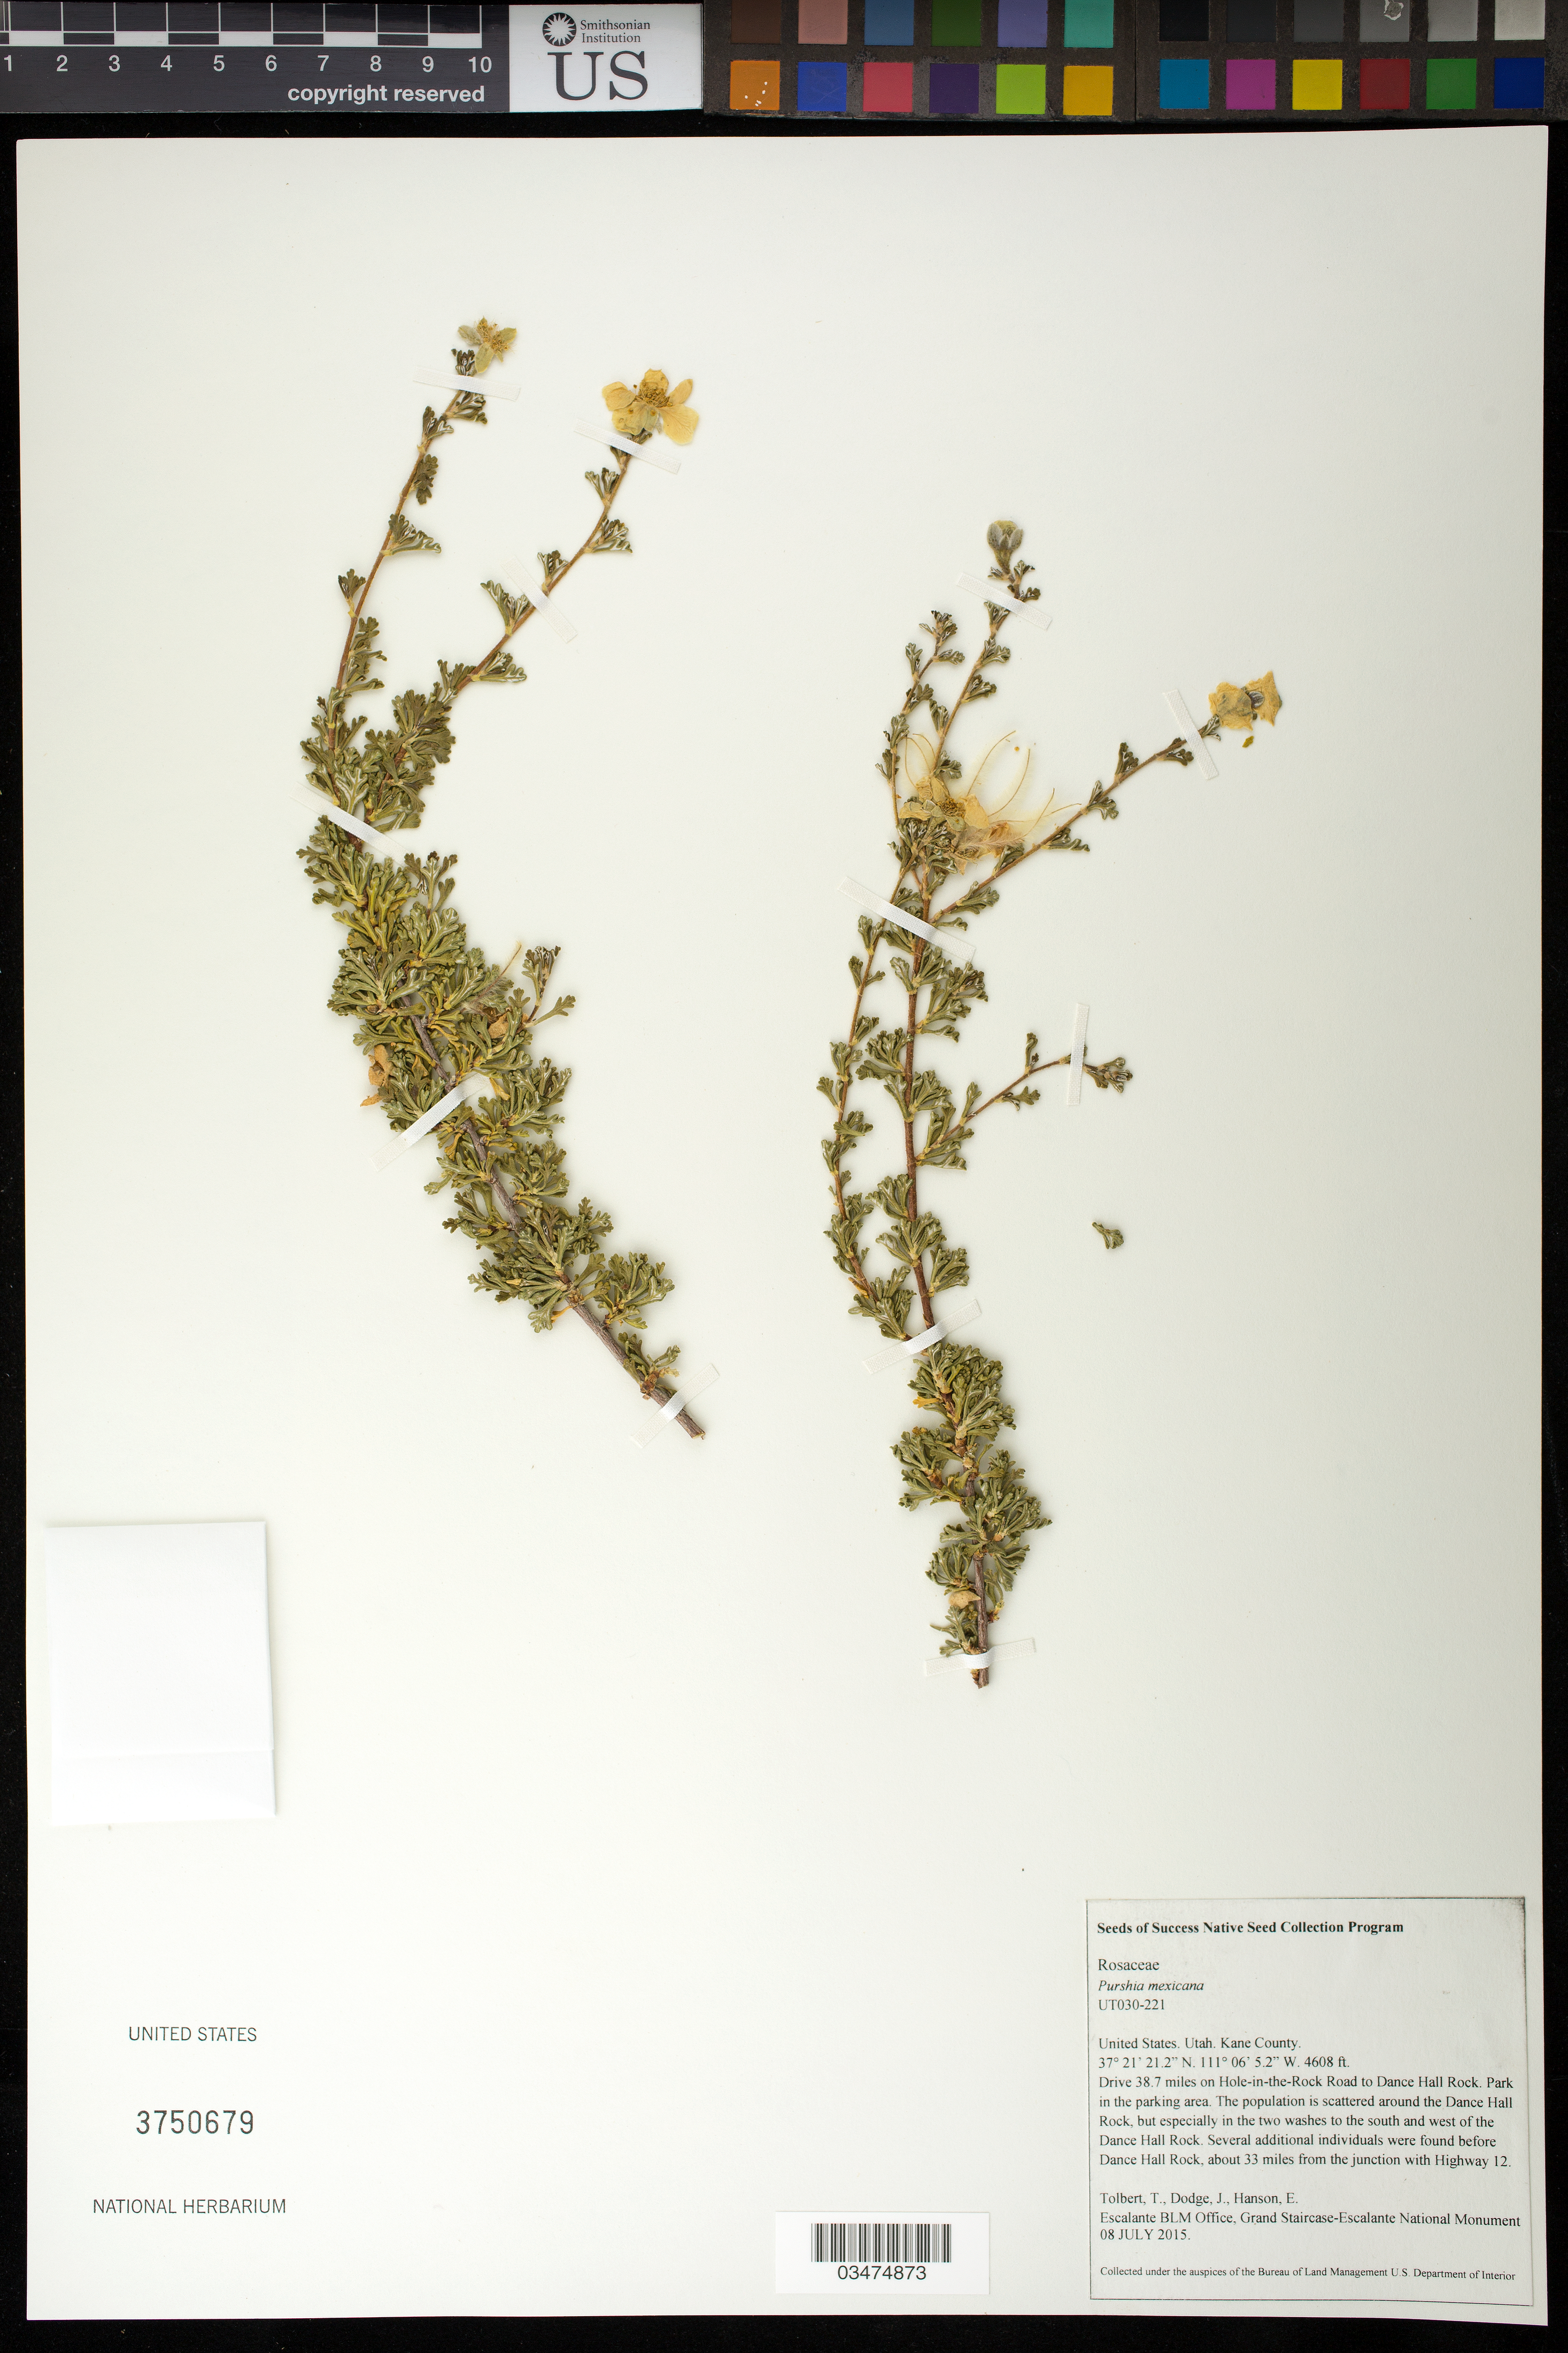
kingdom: Plantae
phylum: Tracheophyta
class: Magnoliopsida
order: Rosales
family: Rosaceae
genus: Purshia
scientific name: Purshia mexicana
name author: (D. Don) S.L. Welsh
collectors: T. Tolbert, J. Dodge & E. Hanson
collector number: UT030-221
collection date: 2015-07-08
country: United States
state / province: Utah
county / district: Kane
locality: Around Dance Hall Rock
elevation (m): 1405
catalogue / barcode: US 3750679